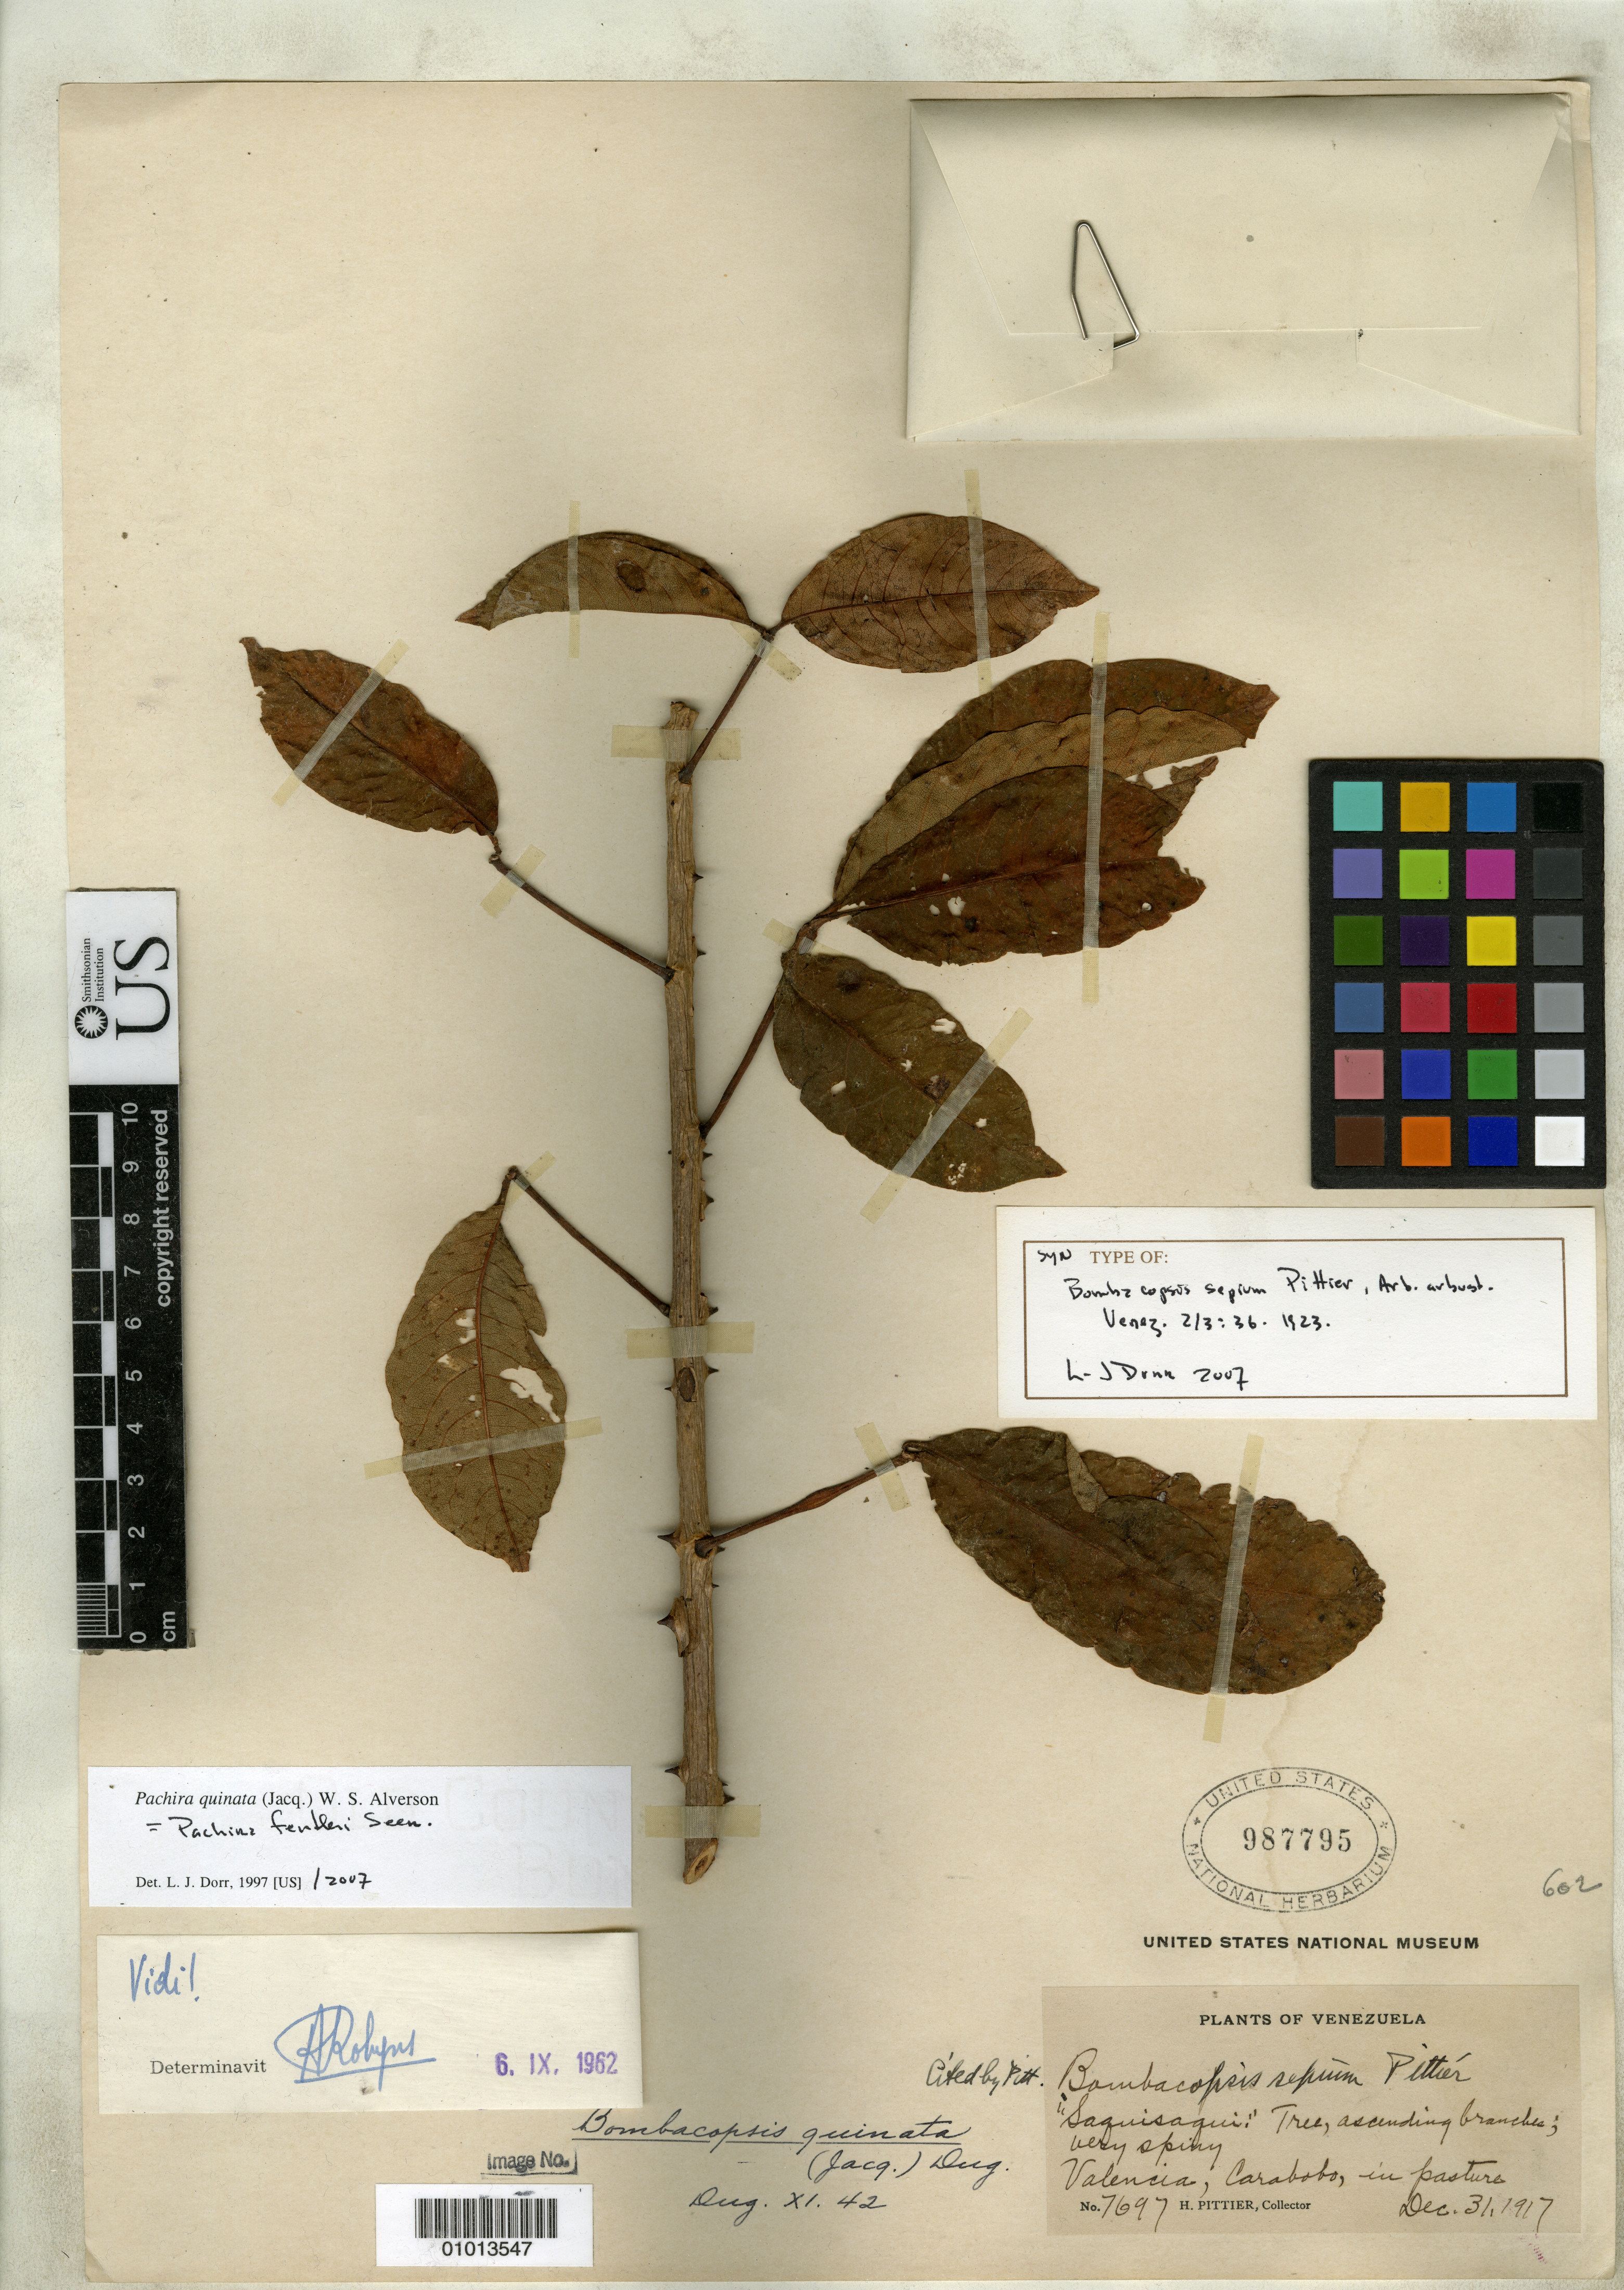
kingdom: Plantae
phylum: Tracheophyta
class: Magnoliopsida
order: Malvales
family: Malvaceae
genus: Bombacopsis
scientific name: Bombacopsis sepium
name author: Pittier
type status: Syntype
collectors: H. F. Pittier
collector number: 7697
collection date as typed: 31 Dec 1917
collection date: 1917-12-31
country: Venezuela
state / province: Carabobo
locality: Valencia.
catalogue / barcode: US 987795